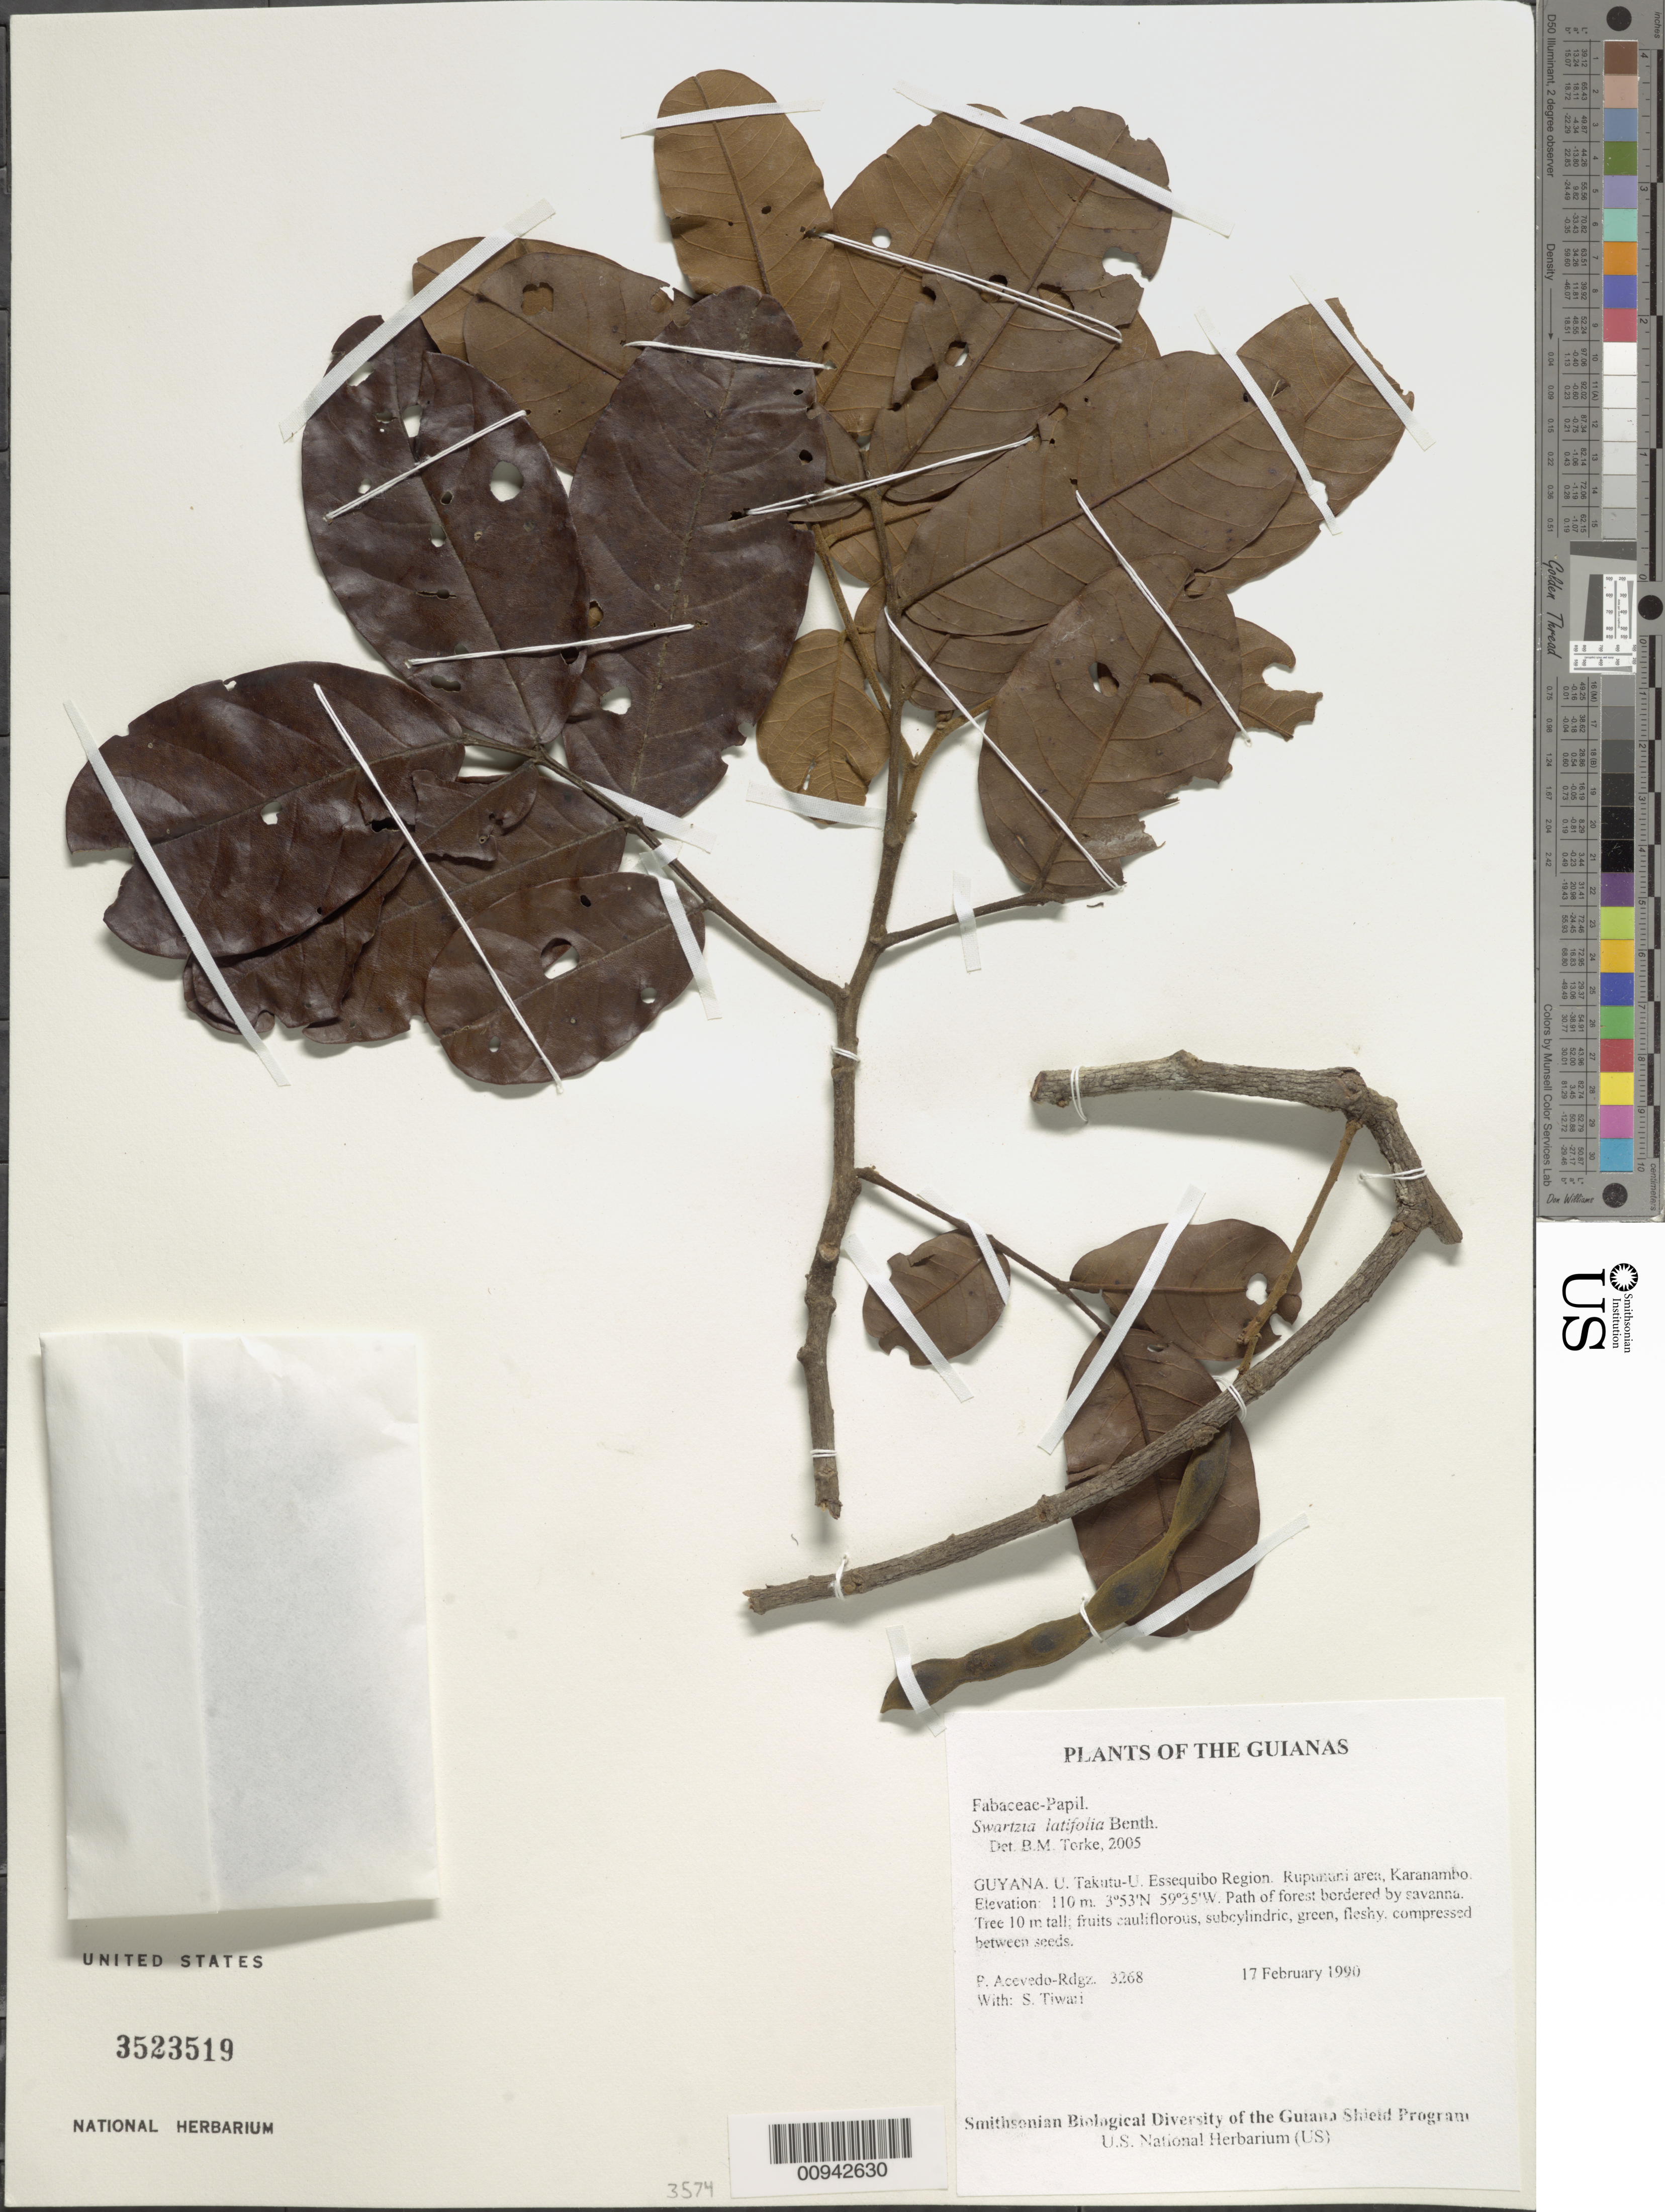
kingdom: Plantae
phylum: Tracheophyta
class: Magnoliopsida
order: Fabales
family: Fabaceae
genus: Swartzia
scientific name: Swartzia latifolia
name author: Benth.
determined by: Torke, B. M., (MO)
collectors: P. Acevedo-Rodr. & S. Tiwari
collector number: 3268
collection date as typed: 17 February 1990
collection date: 1990-02-17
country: Guyana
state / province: U. Takutu-U. Essequibo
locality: Rupununi area, Karanambo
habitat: Path of forest bordered by savanna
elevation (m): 110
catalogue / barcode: US 3523519